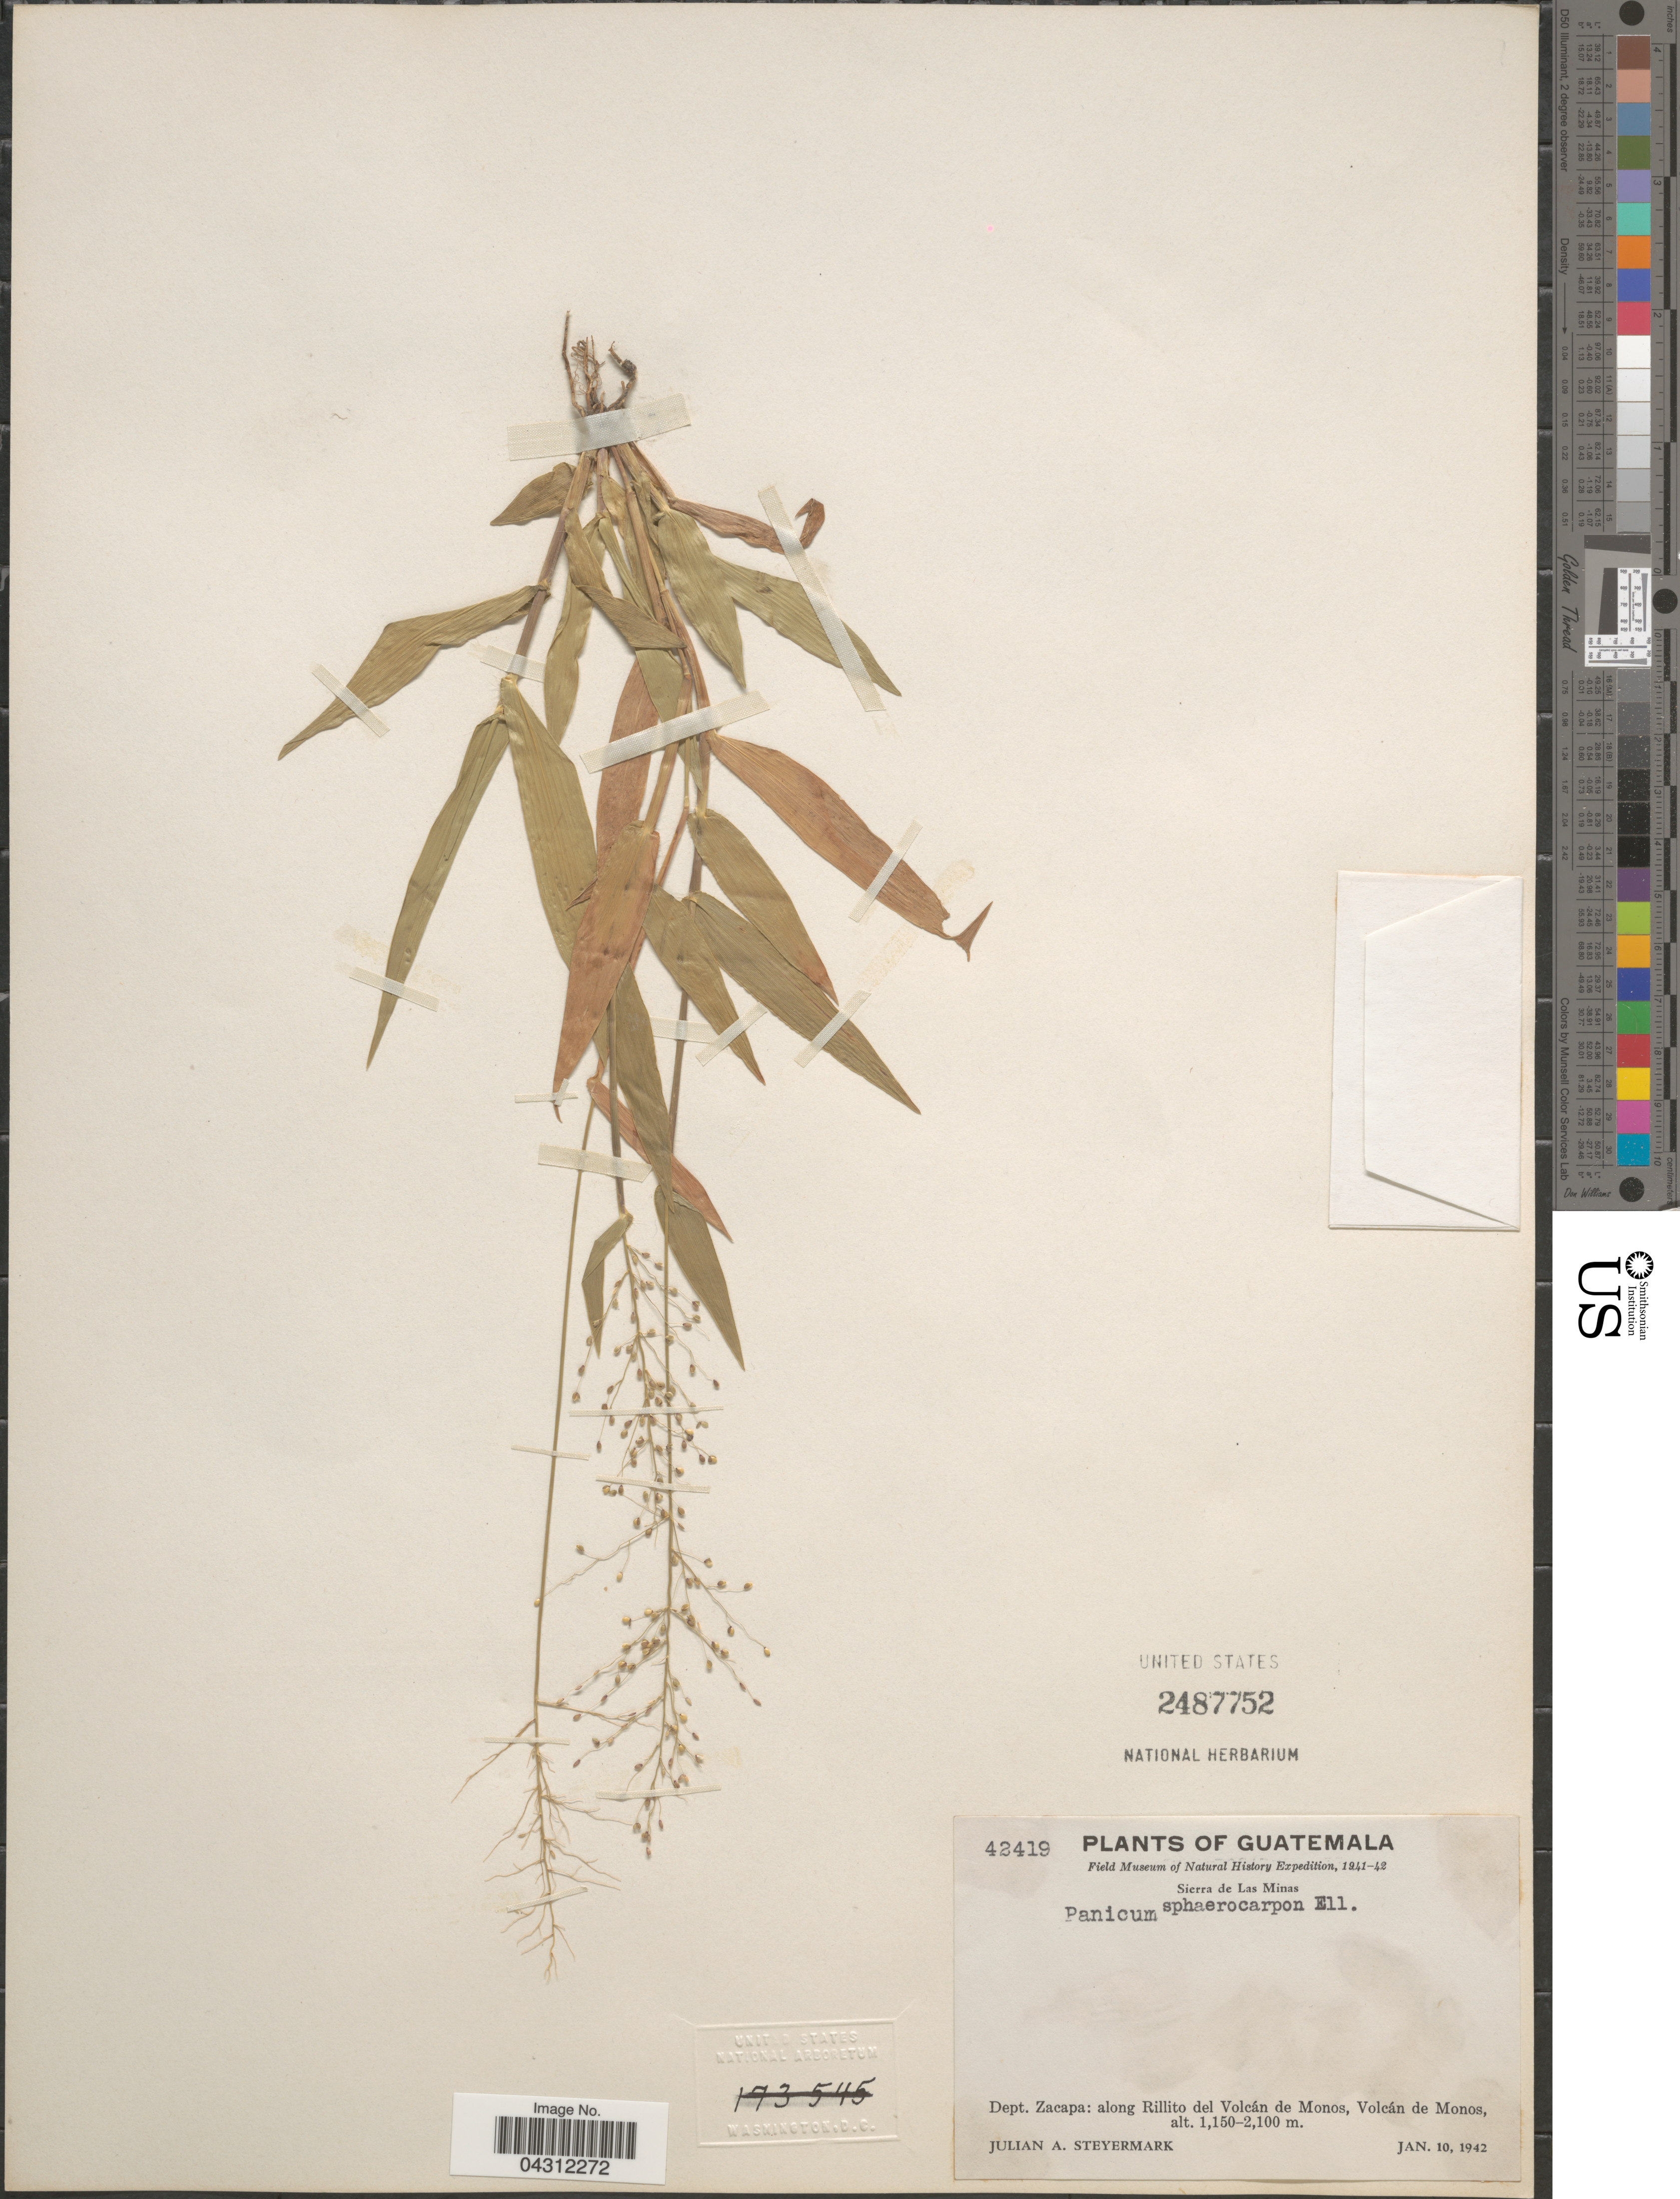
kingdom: Plantae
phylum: Tracheophyta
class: Liliopsida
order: Poales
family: Poaceae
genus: Dichanthelium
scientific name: Dichanthelium sphaerocarpon var. sphaerocarpon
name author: (Elliott) Gould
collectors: J. Steyermark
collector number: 42419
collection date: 1942-01-10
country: Guatemala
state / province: Zacapa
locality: Field Museum of Natural History Expedition, 1941-42. Sierra de Las Minas. Dept. Zacapa: along Rillito del Volcán de Monos, Volcán de Monos.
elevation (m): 1150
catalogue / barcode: US 2487752